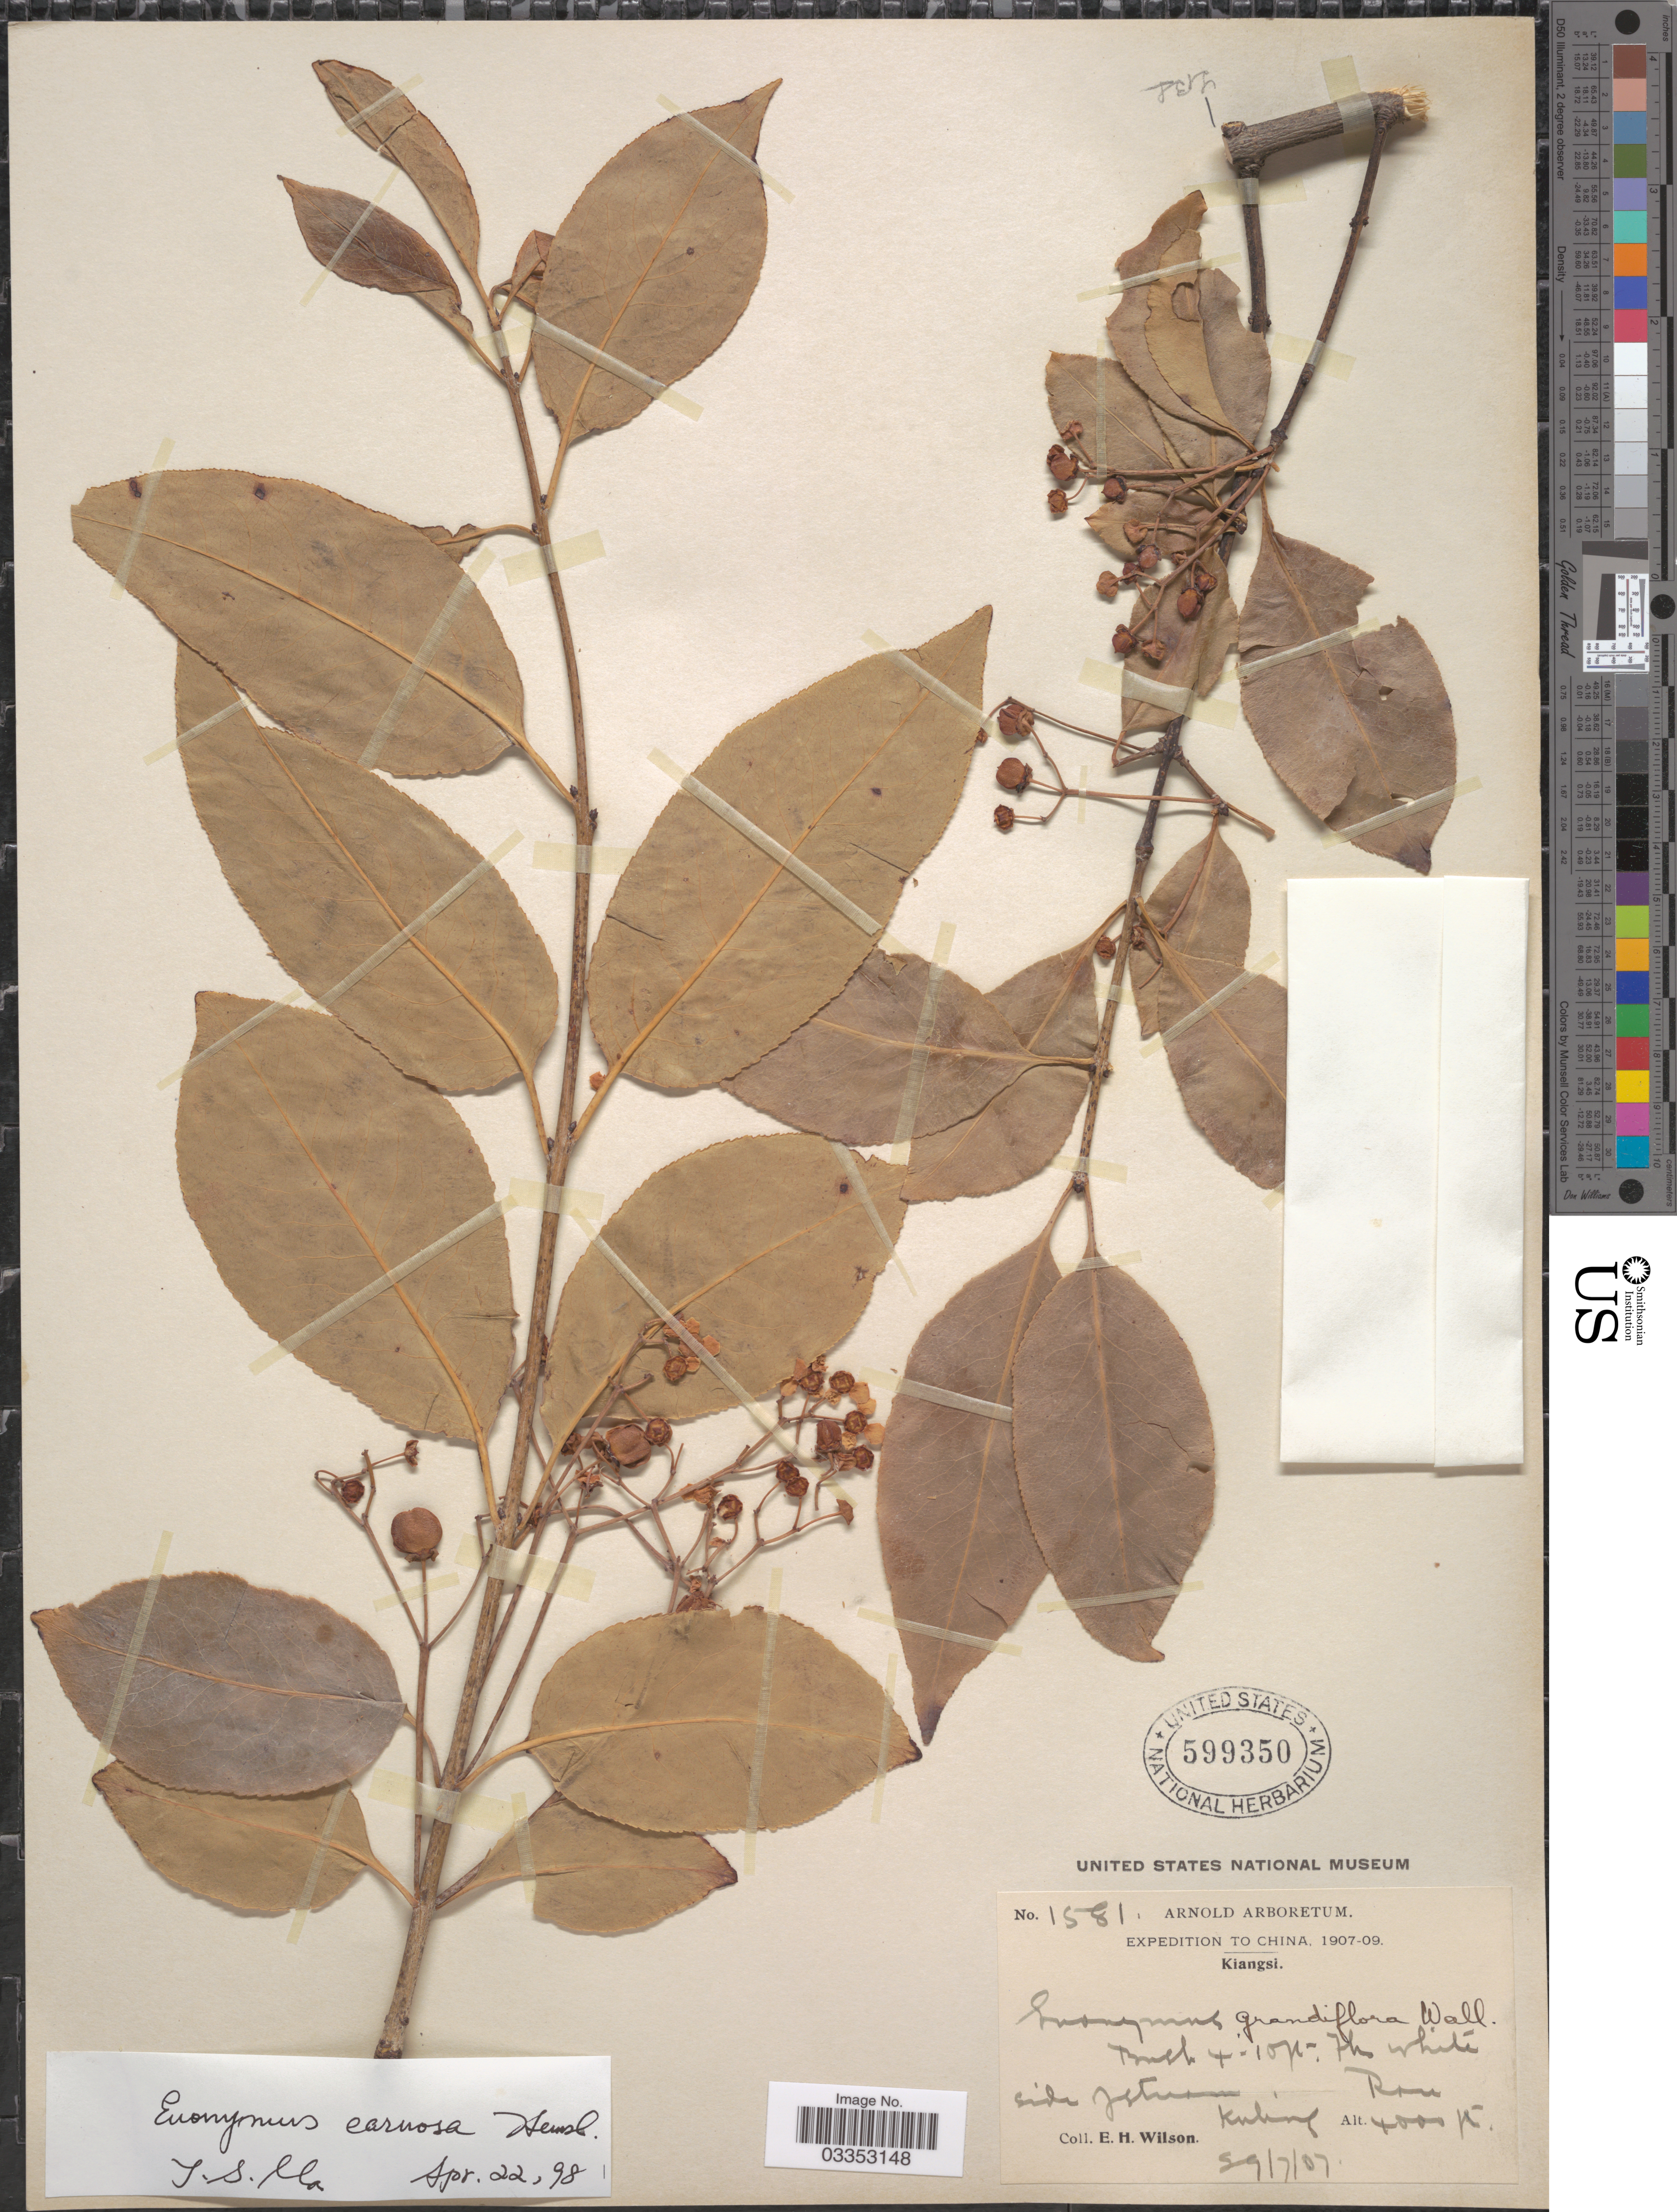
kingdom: Plantae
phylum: Tracheophyta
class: Magnoliopsida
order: Celastrales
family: Celastraceae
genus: Euonymus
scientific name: Euonymus carnosus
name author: Hemsl.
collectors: E. Wilson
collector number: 1581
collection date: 1907-07-29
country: China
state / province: Jiangxi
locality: Road. Side of stream. Kuling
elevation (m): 1219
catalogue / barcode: US 599350